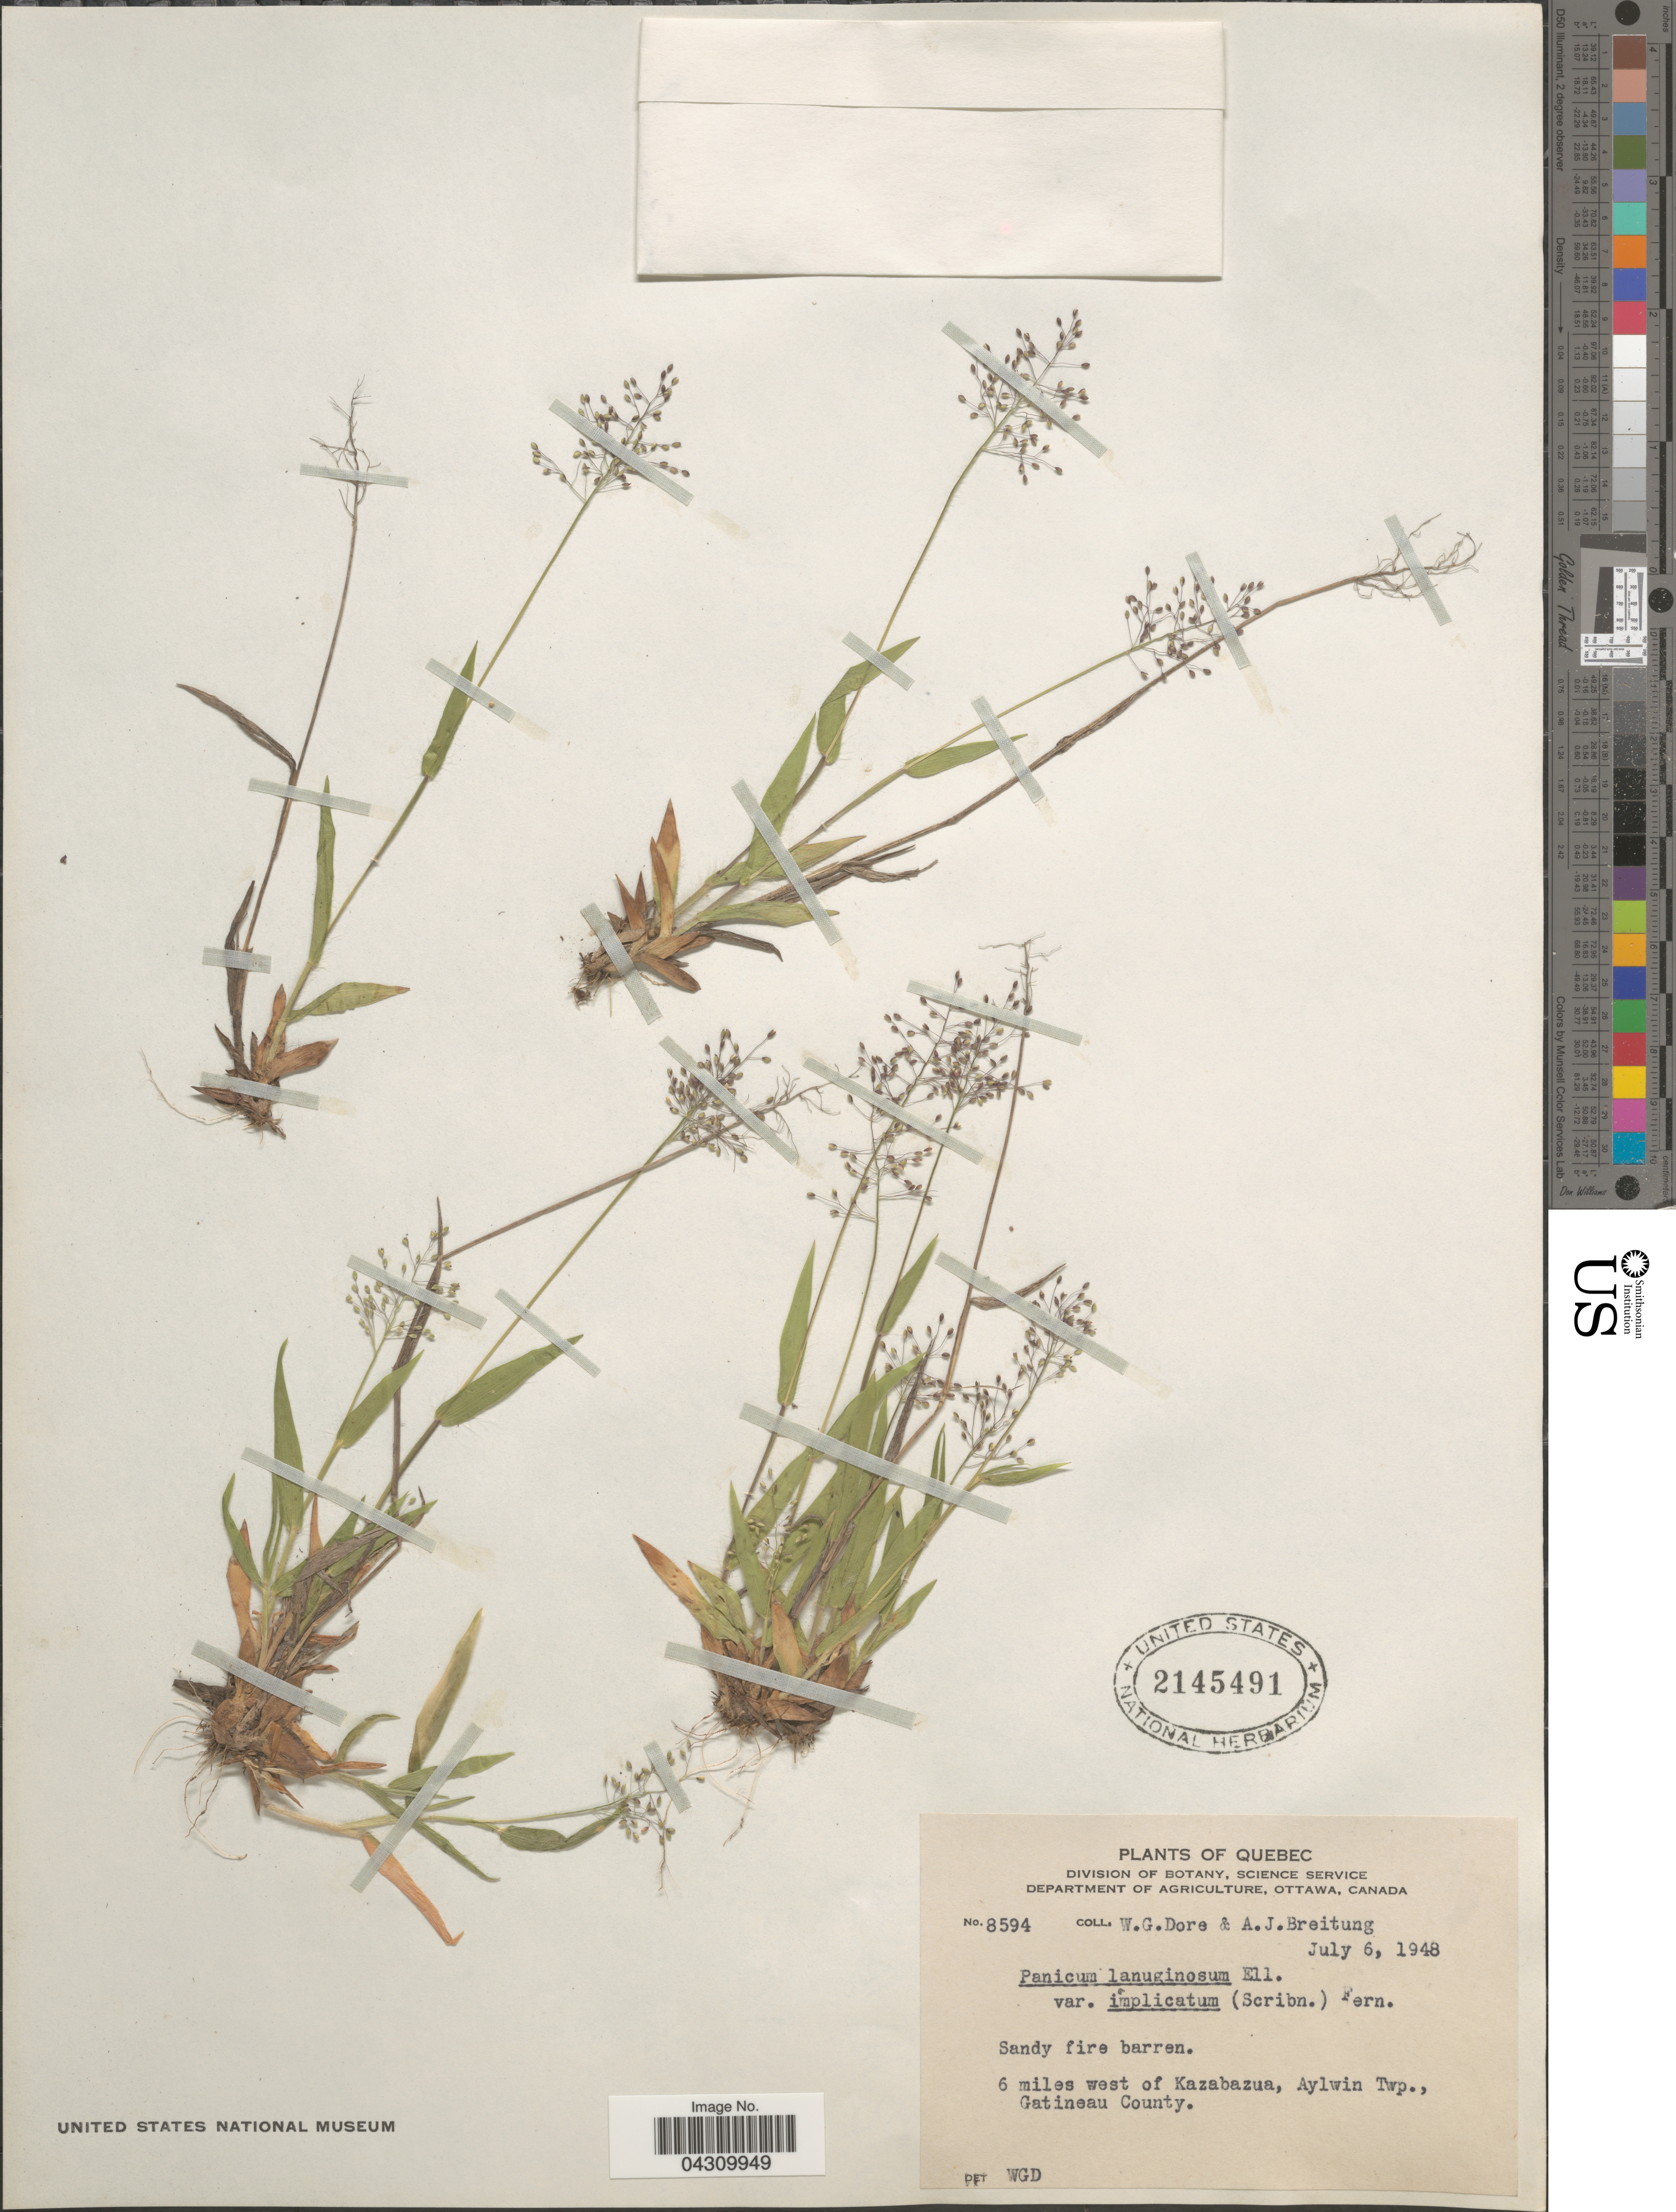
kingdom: Plantae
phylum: Tracheophyta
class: Liliopsida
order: Poales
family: Poaceae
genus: Dichanthelium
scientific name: Dichanthelium acuminatum var. acuminatum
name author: (Sw.) Gould & C.A. Clark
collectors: W. Dore & A. Breitung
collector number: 8594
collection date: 1948-07-06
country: Canada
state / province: Quebec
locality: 6 miles west of Kazabazua, Aylwin Twp., Gatineau County.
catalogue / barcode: US 2145491